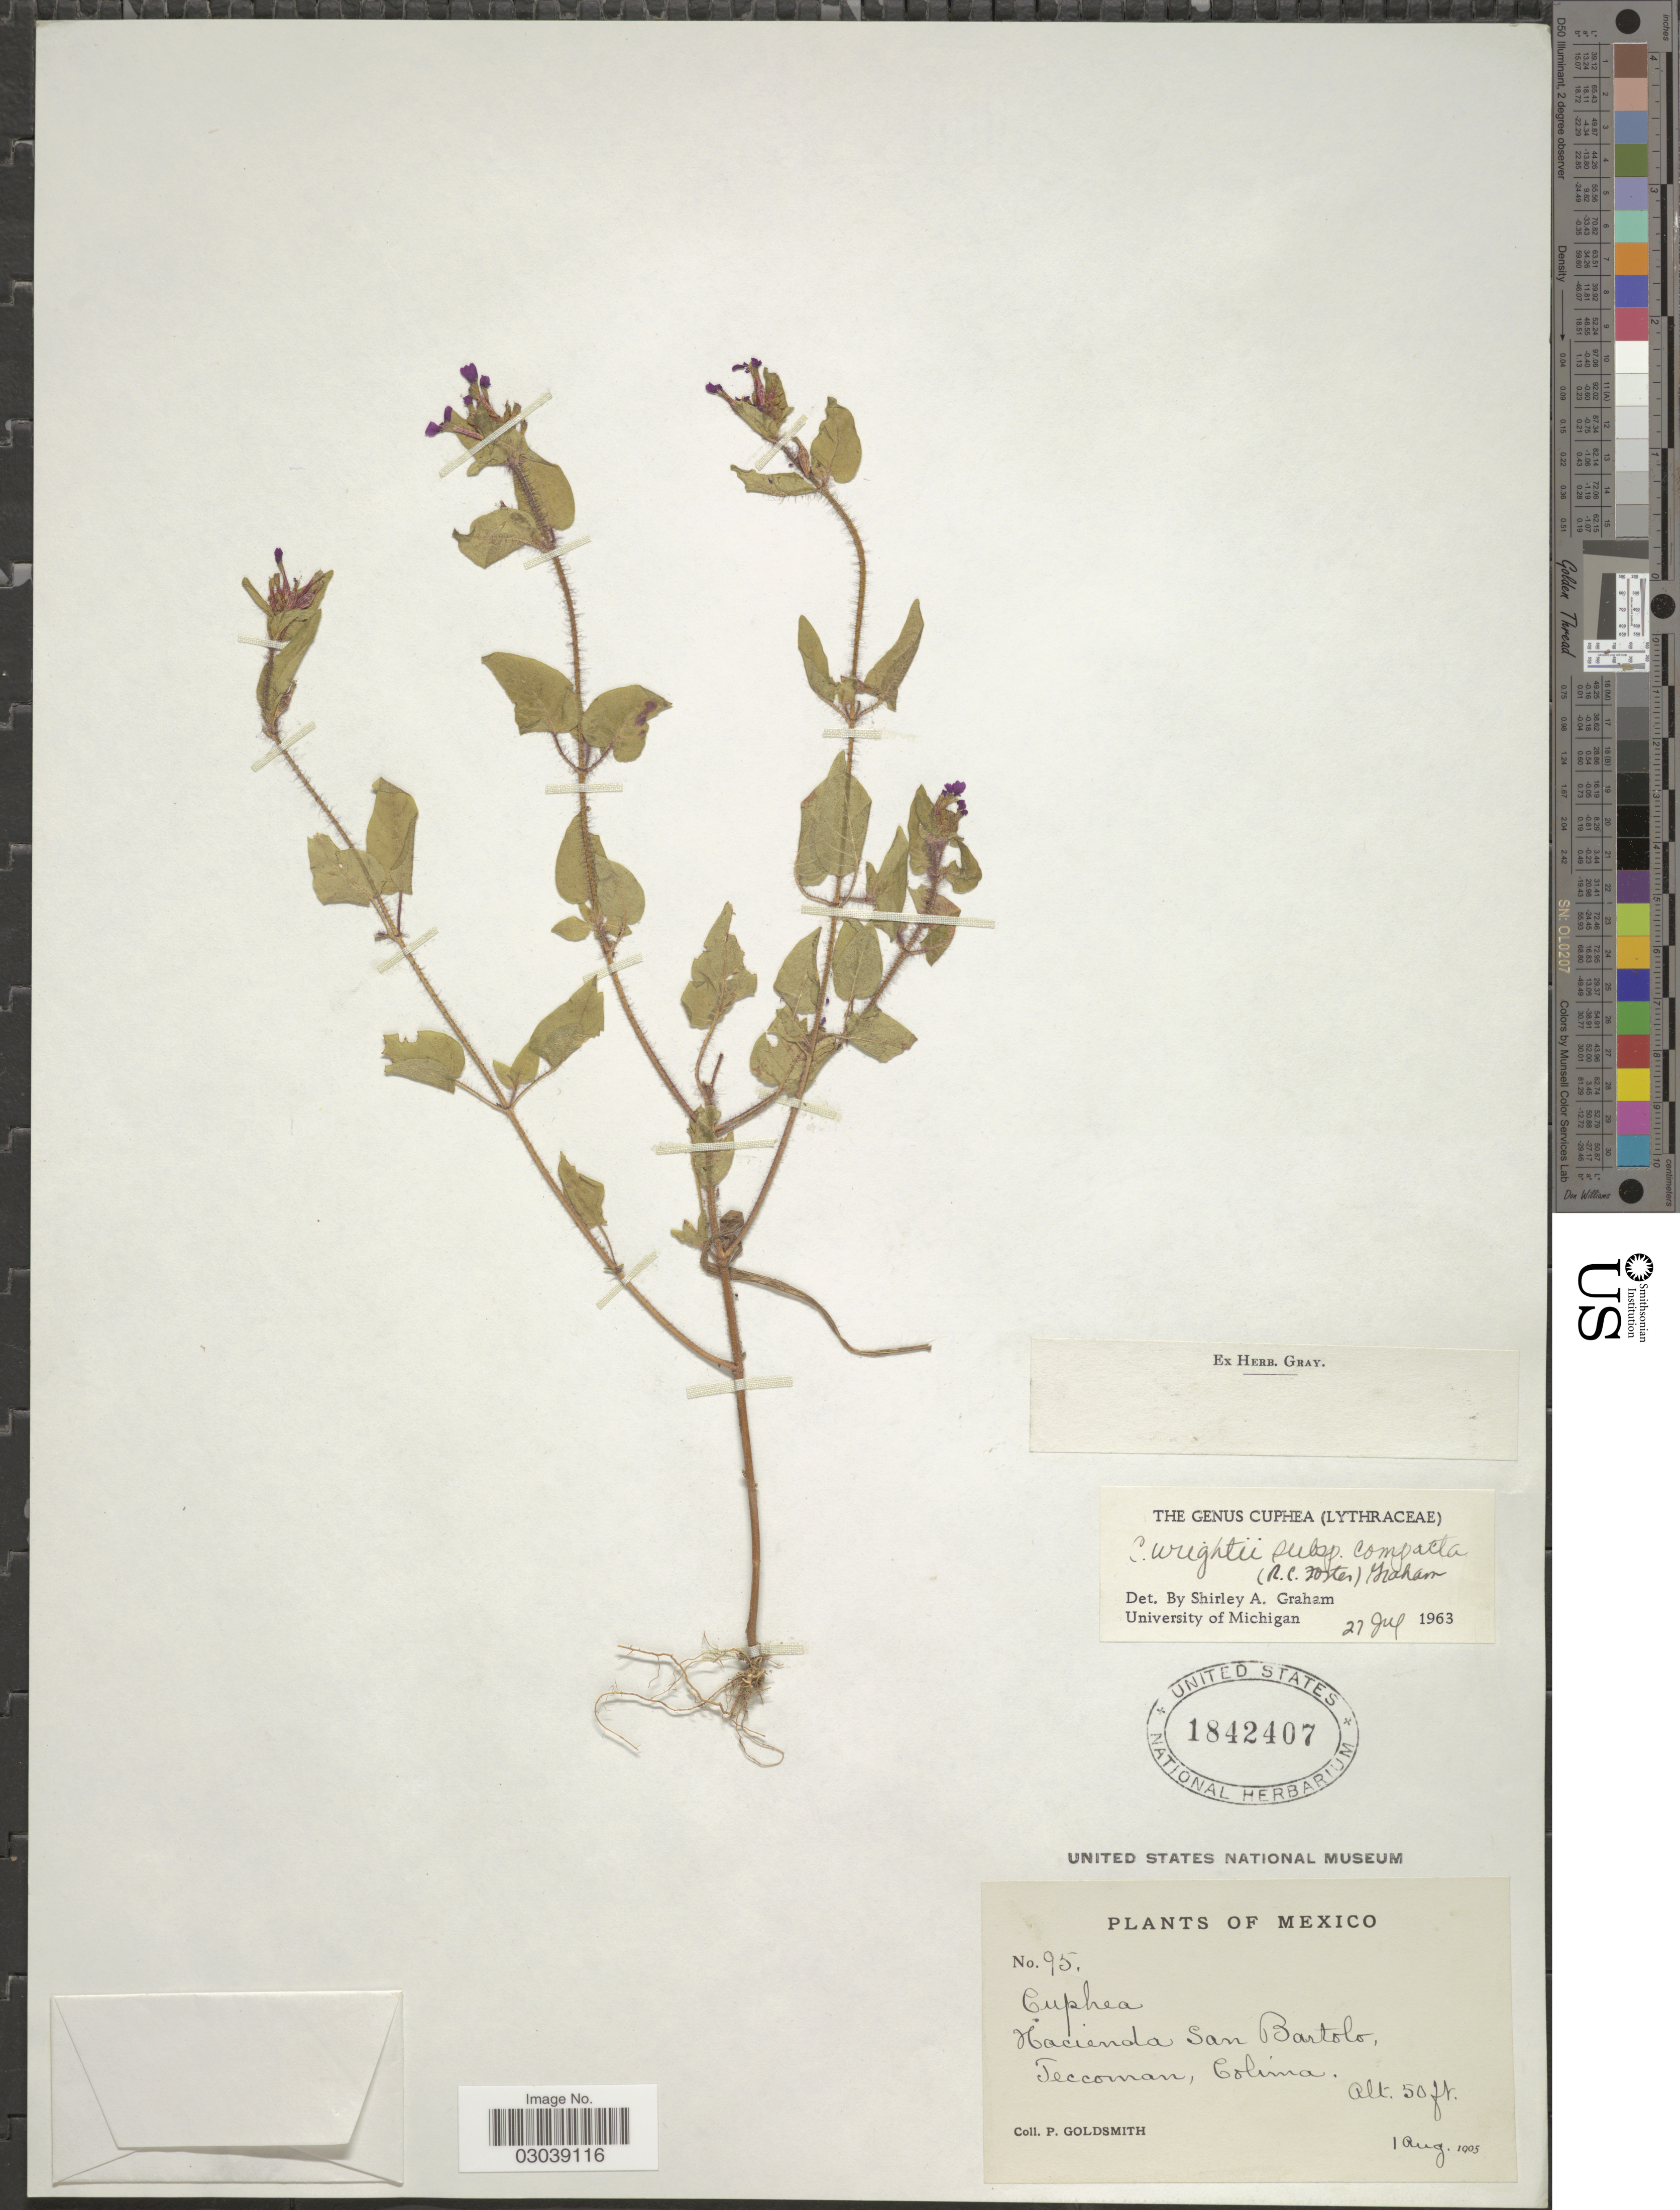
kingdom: Plantae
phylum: Tracheophyta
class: Magnoliopsida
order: Myrtales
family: Lythraceae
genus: Cuphea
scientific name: Cuphea wrightii subsp. compacta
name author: R.C. Foster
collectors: P. Goldsmith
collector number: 95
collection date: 1905-08-01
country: Mexico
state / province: Colima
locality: Hacienda San Bartolo, Teccoman.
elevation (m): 15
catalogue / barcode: US 1842407